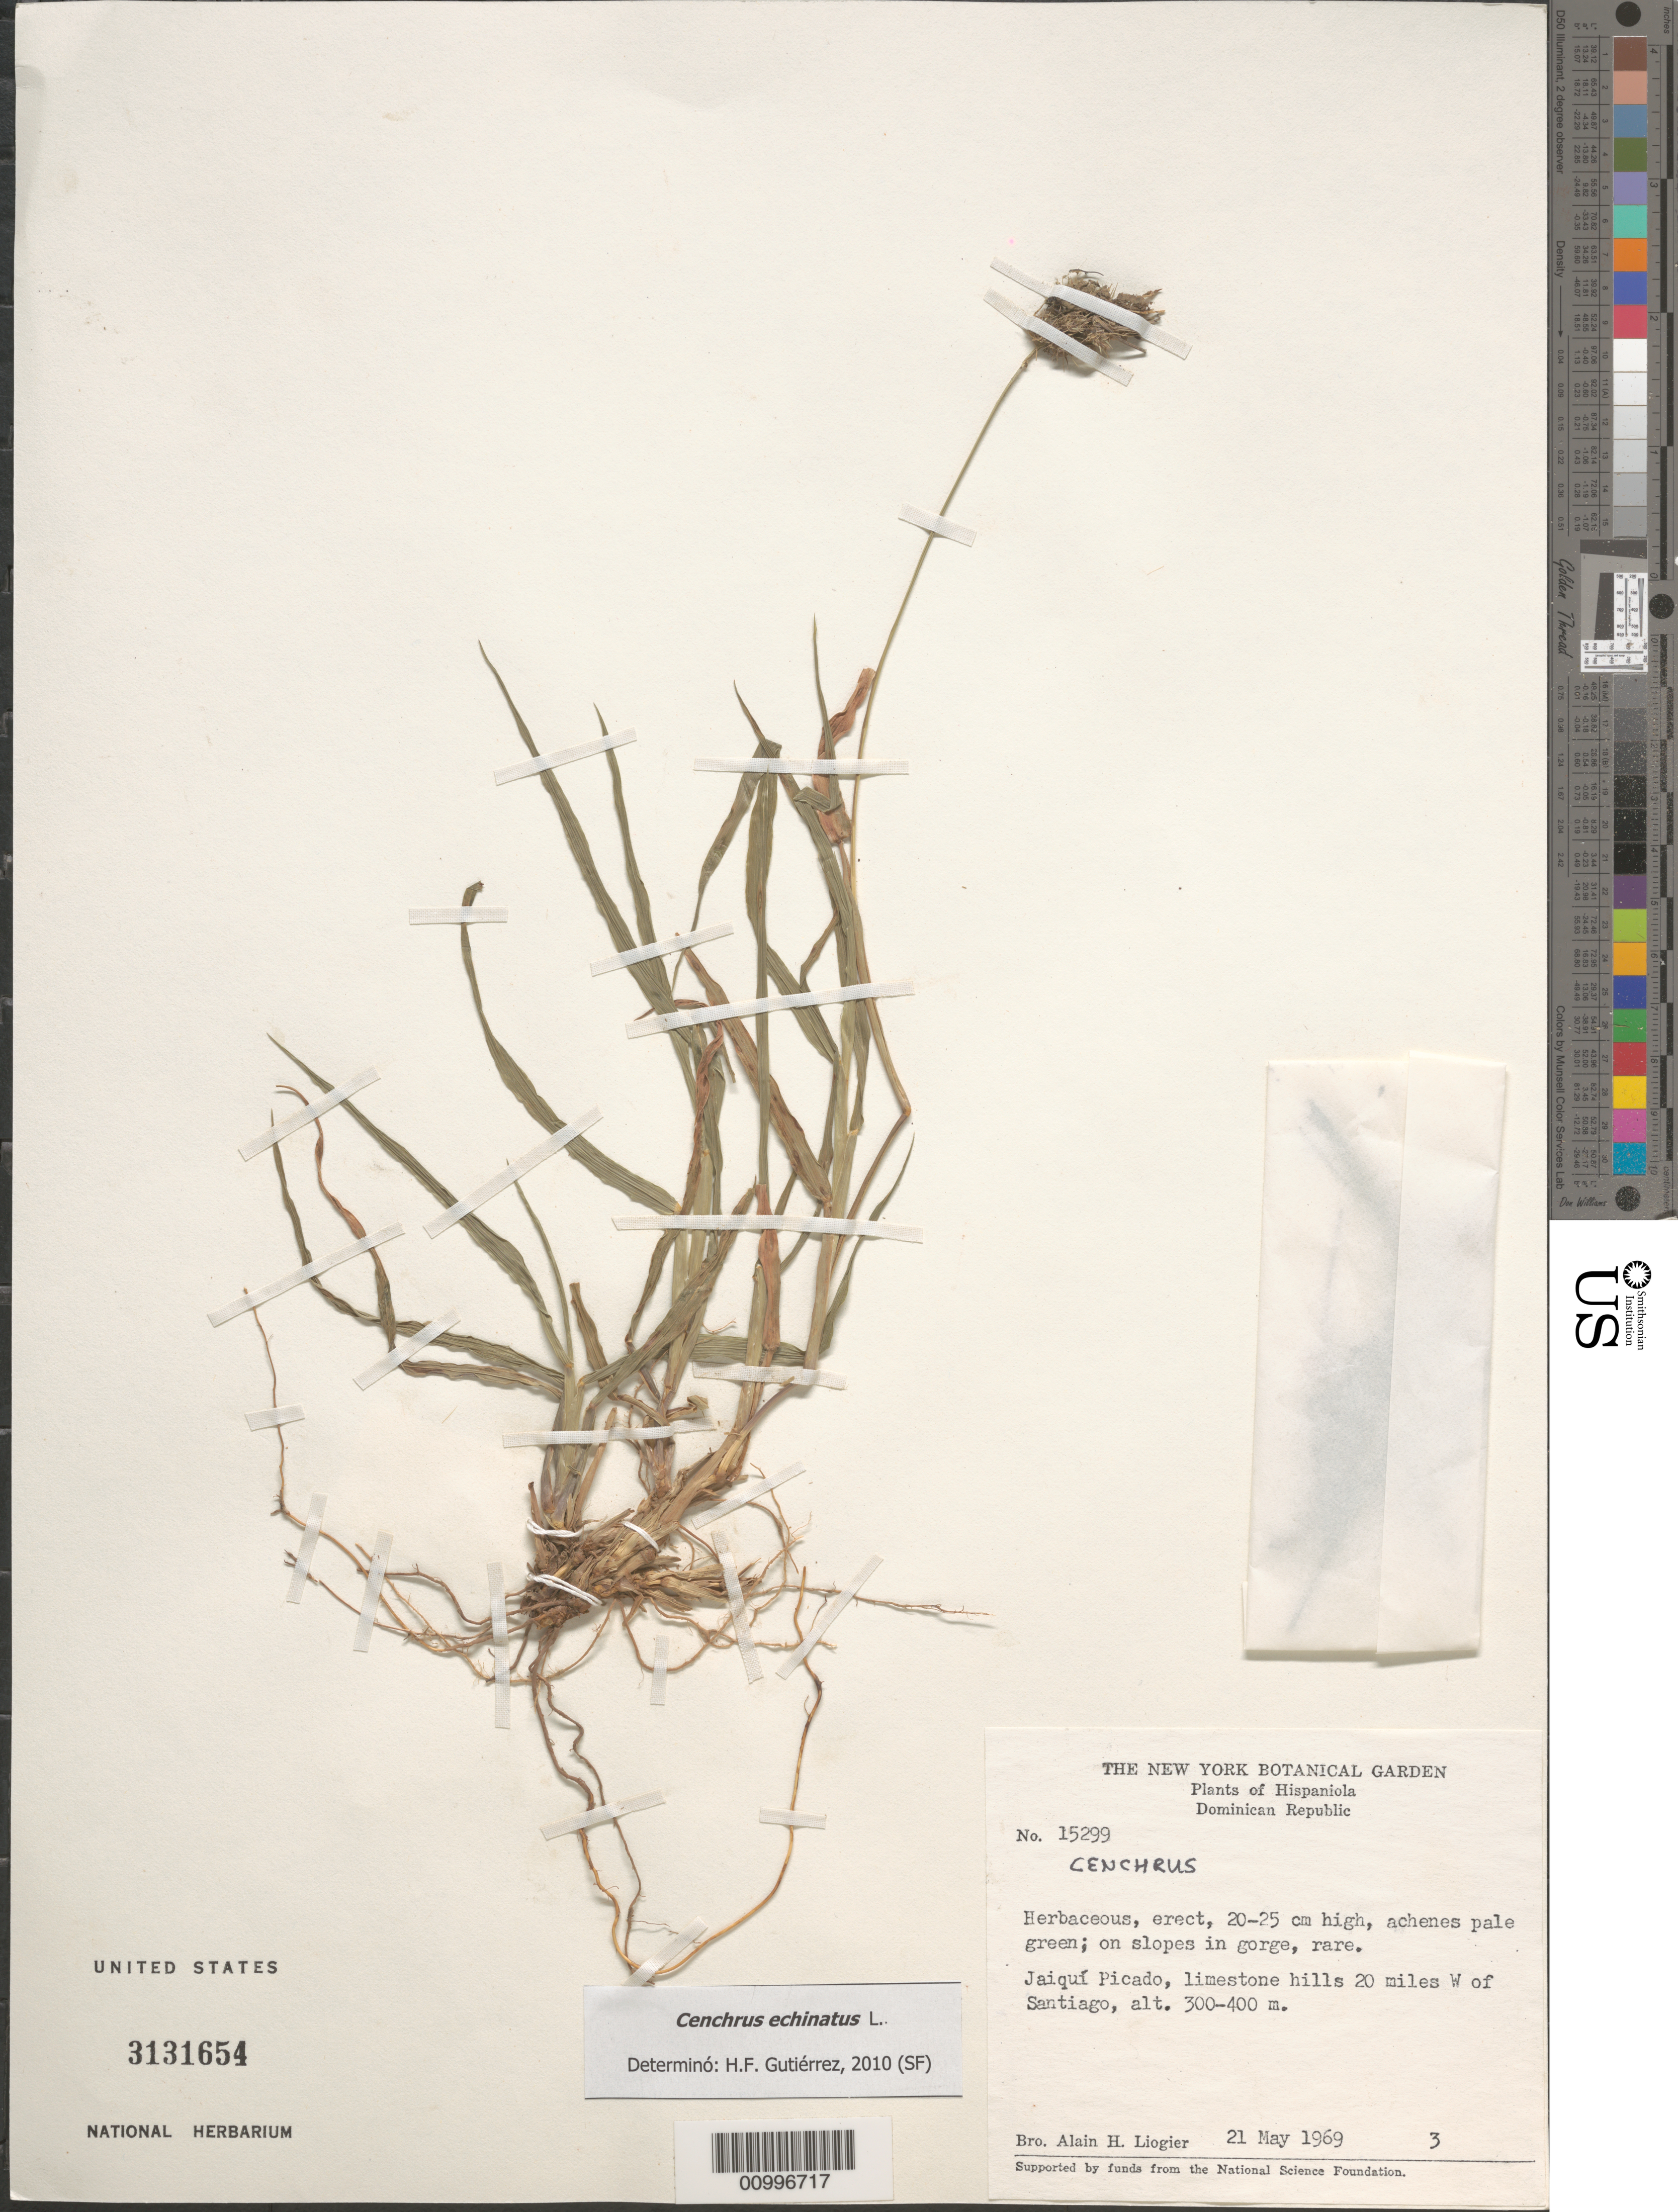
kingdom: Plantae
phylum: Tracheophyta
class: Liliopsida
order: Poales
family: Poaceae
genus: Cenchrus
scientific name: Cenchrus echinatus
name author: L.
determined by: Gutiérrez, H. F.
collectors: A. H. Liogier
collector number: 15299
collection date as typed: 21 May 1969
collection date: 1969-05-21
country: Dominican Republic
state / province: Santiago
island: Hispaniola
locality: Jaiqui Picado, 20 miles W of Santiago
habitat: Limestone hills. On slopes in gorge, rare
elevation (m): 300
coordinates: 0 N, 0 E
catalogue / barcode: US 3131654